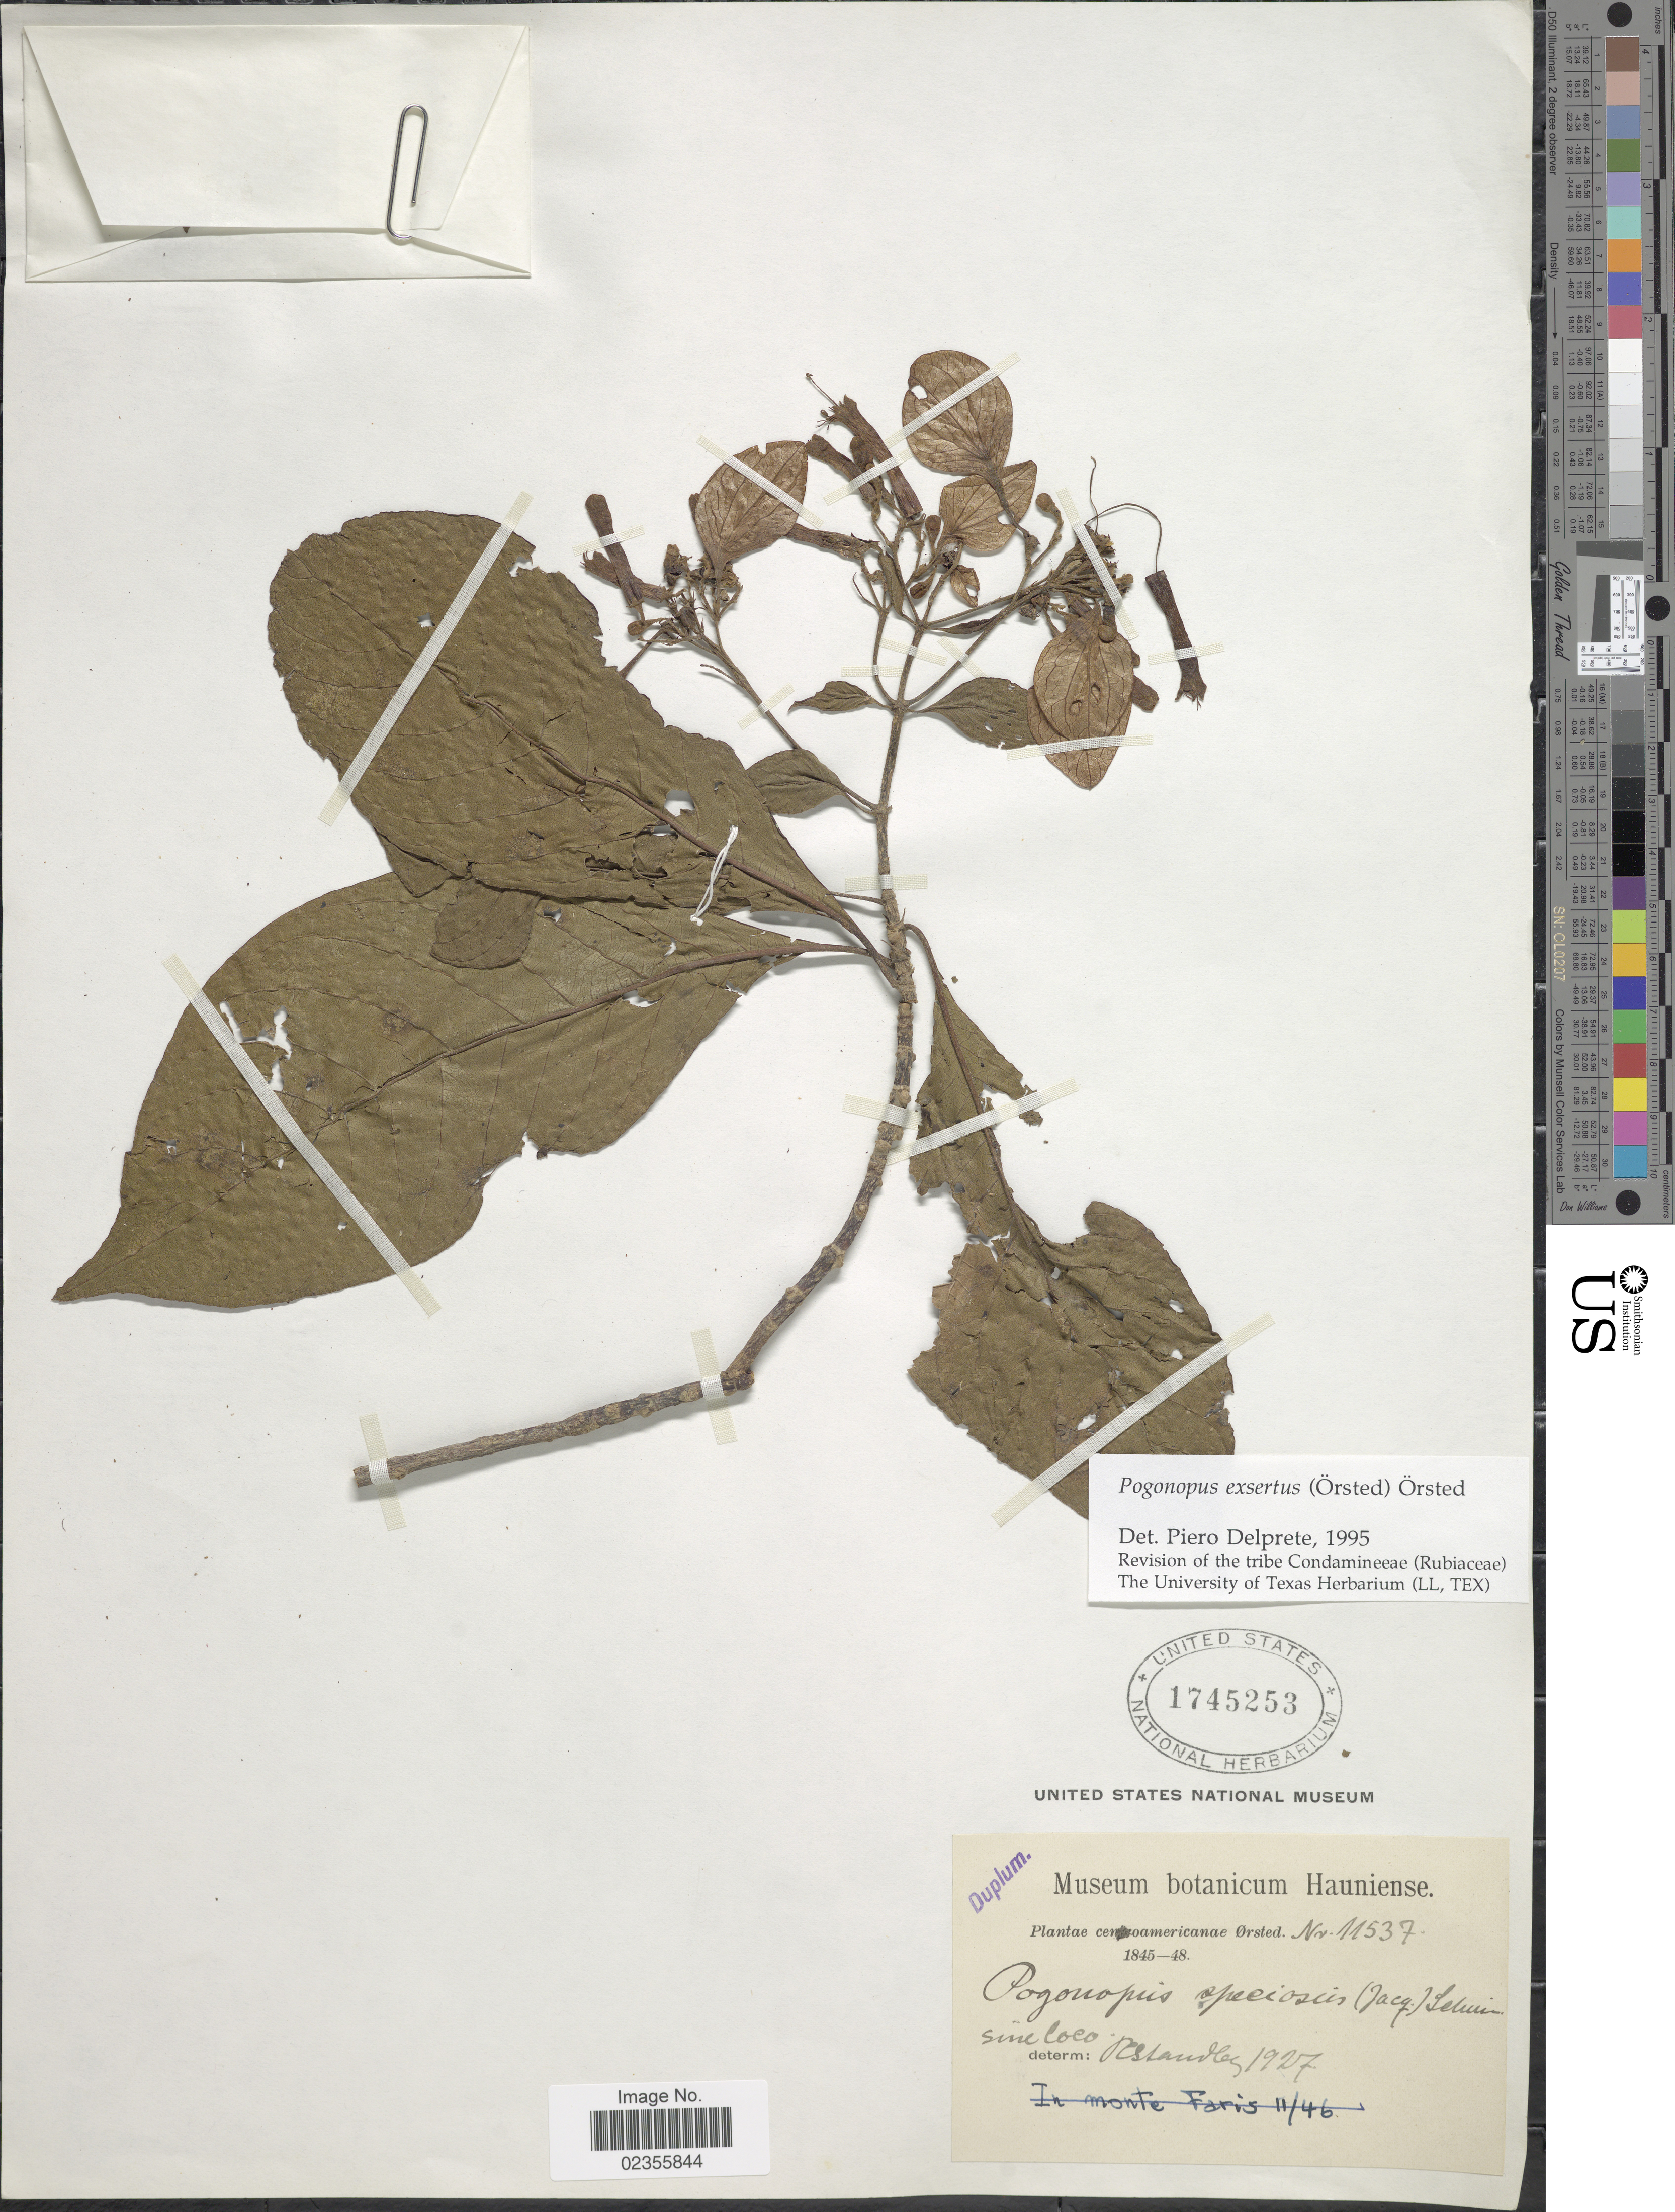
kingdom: Plantae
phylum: Tracheophyta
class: Magnoliopsida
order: Gentianales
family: Rubiaceae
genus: Pogonopus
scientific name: Pogonopus exsertus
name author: (Oerst.) Oerst.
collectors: Ørsted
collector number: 11537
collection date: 1845/1848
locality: Centroamericanae, sine loco [unsure placement].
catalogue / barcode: US 1745253